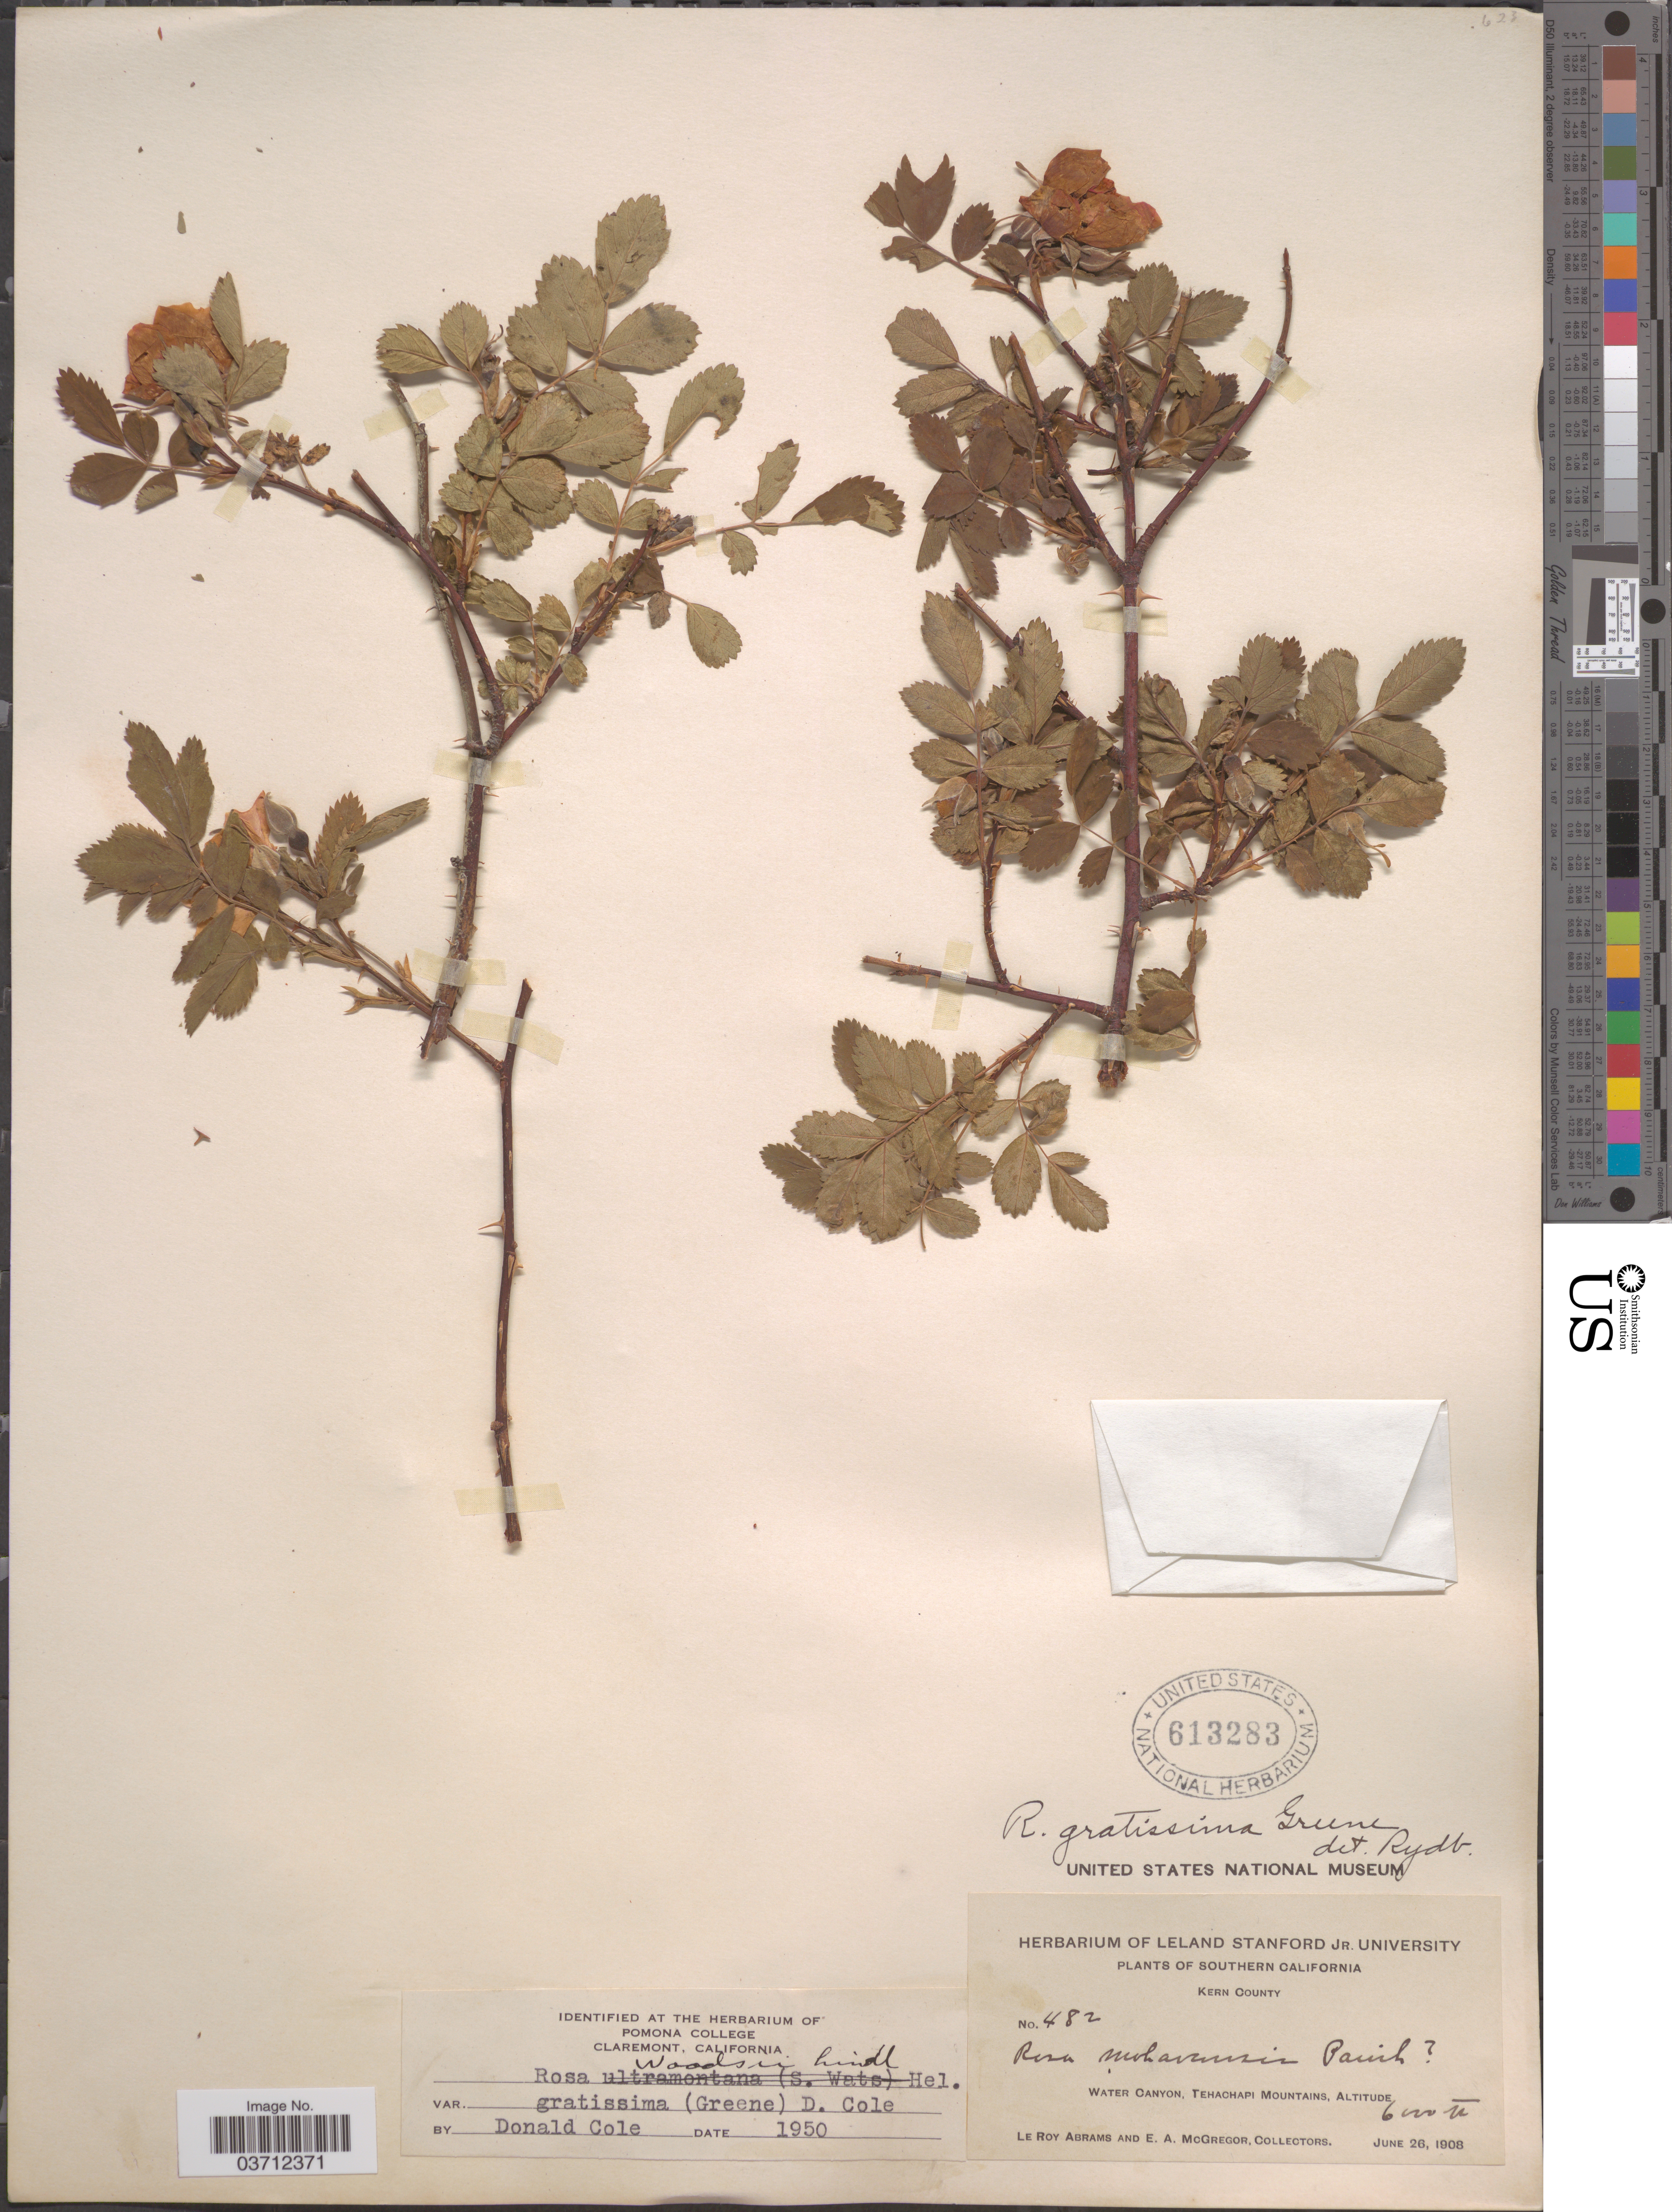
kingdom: Plantae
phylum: Tracheophyta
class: Magnoliopsida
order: Rosales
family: Rosaceae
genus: Rosa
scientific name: Rosa woodsii var. gratissima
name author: (Greene) D. Cole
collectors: L. Abrams & E. A. McGregor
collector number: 482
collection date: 1908-06-26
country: United States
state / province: California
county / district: Kern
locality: Southern California. Kern County. Water Canyon, Tehachapi Mountains.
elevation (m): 6000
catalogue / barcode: US 613283